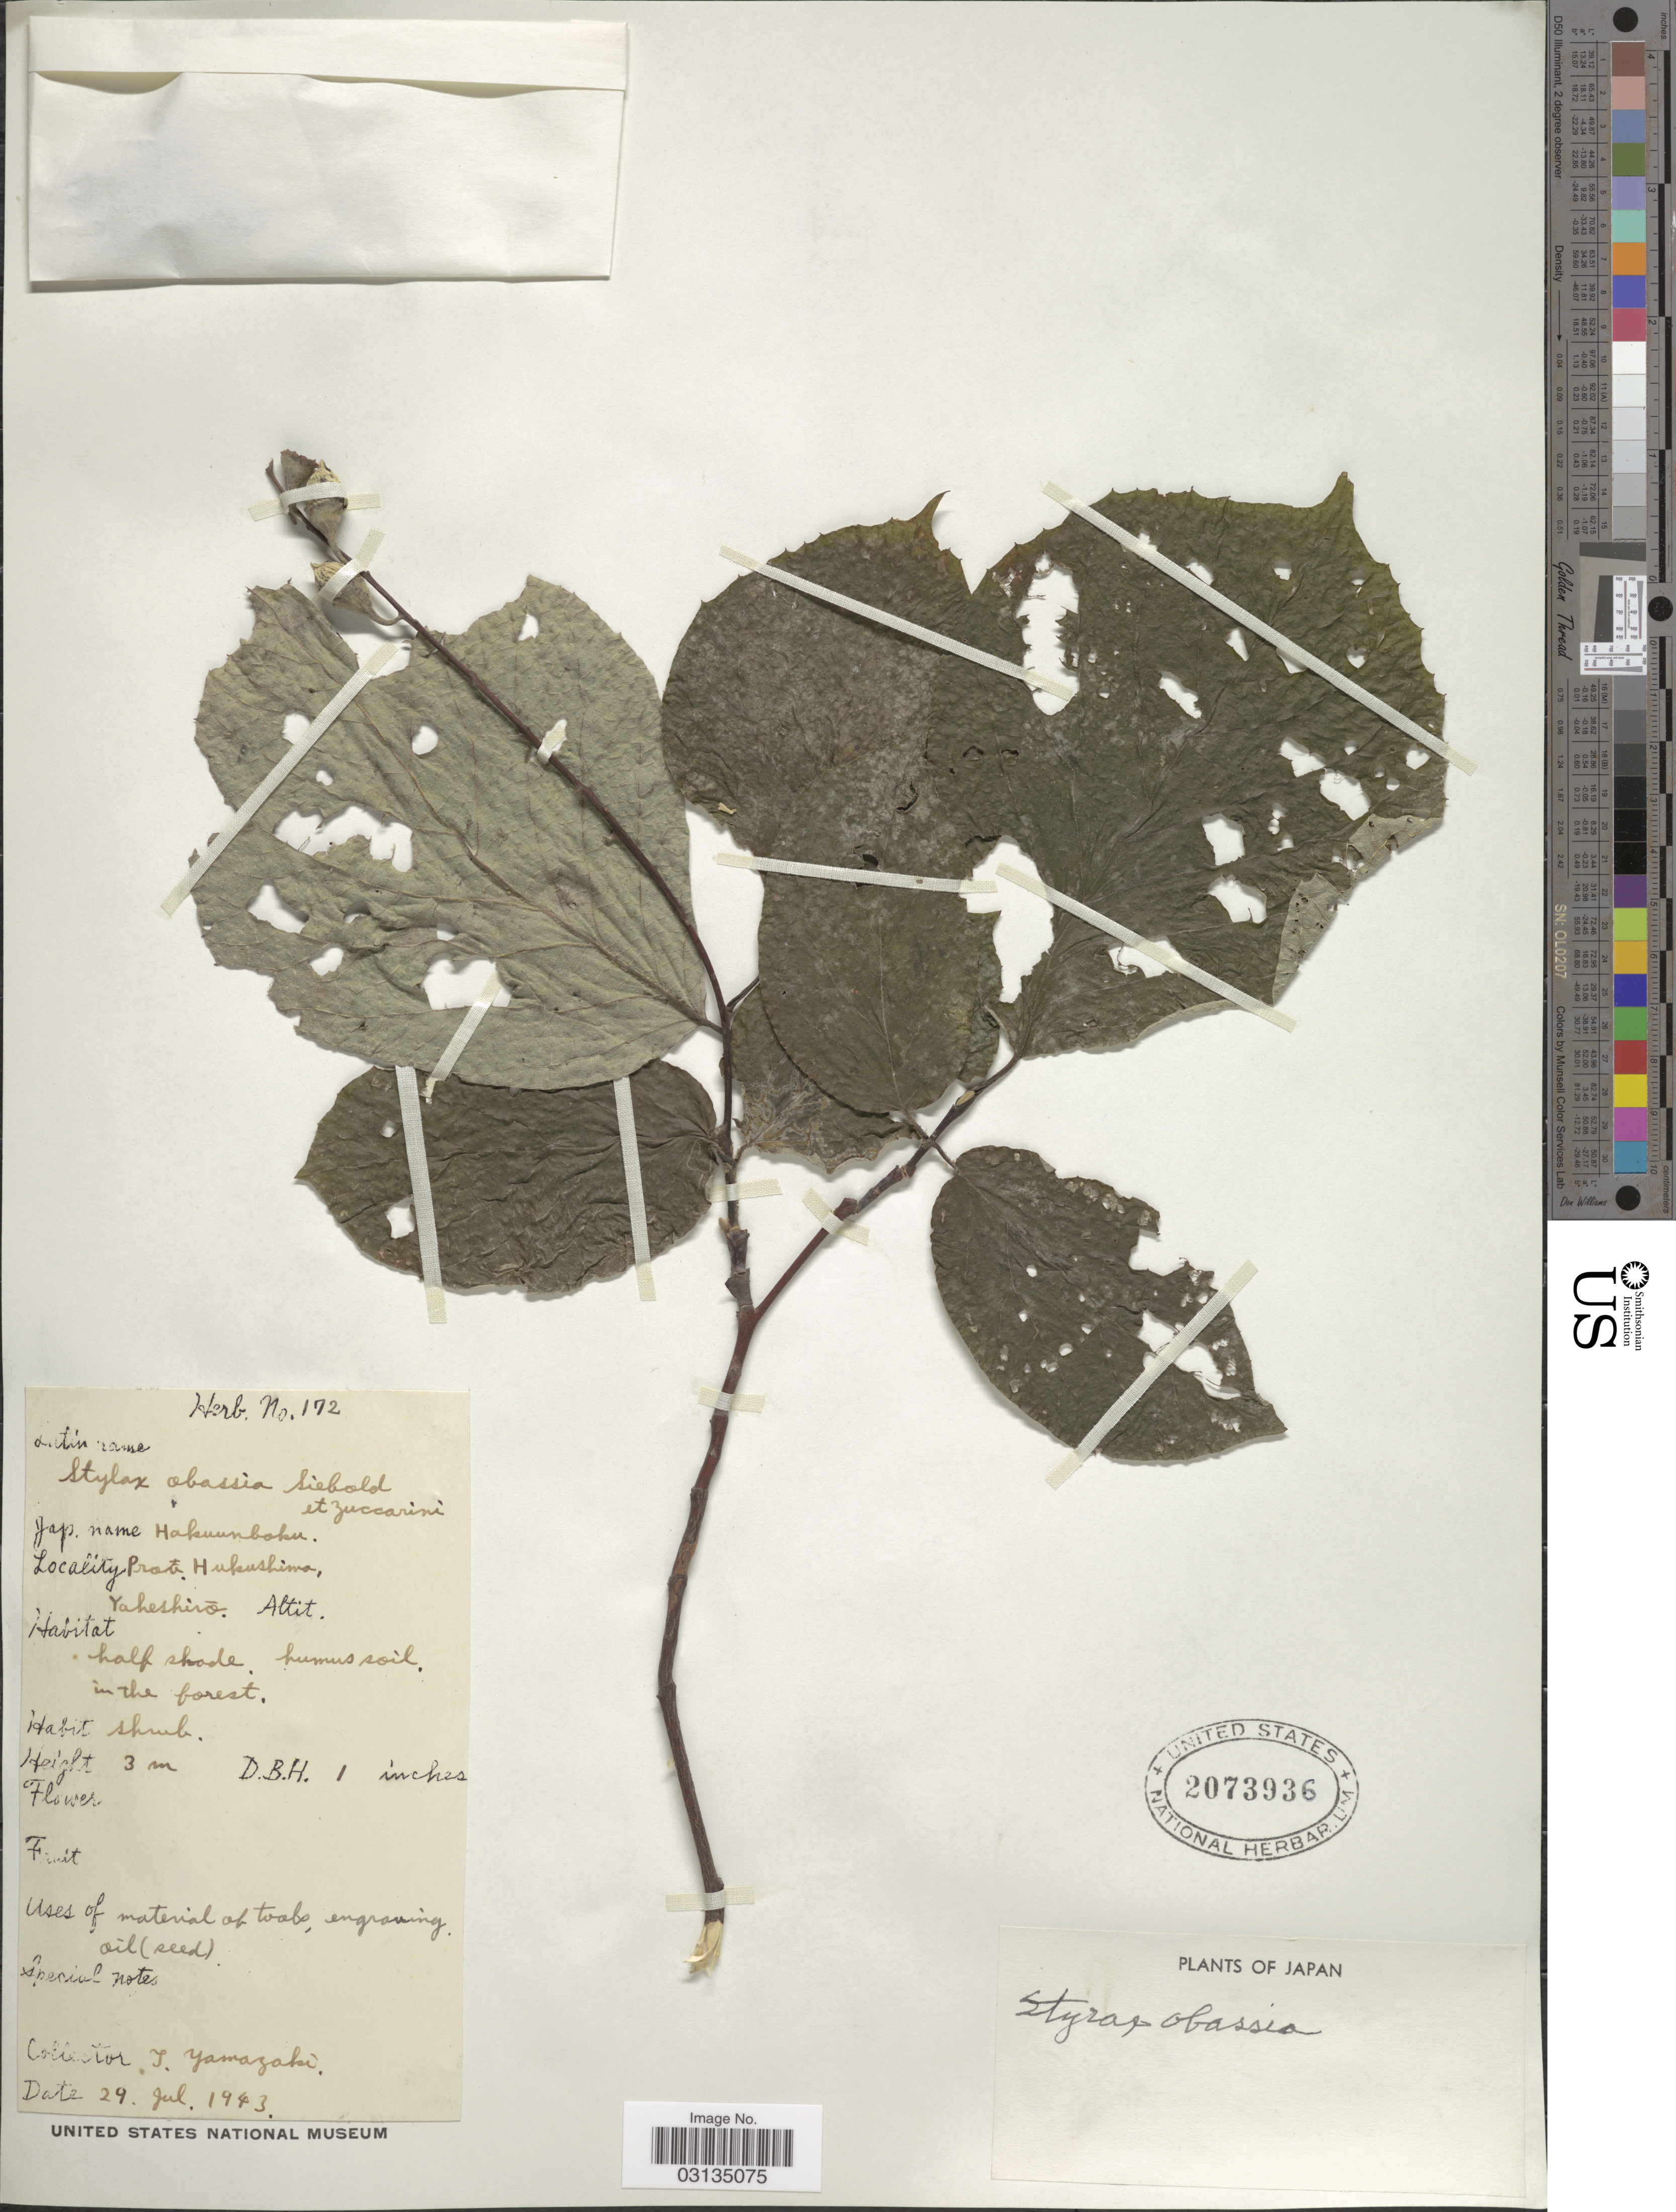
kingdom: Plantae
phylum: Tracheophyta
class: Magnoliopsida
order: Ericales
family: Styracaceae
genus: Styrax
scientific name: Styrax obassia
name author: Siebold & Zucc.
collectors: T. Yamazaki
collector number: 172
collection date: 1943-07-29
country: Japan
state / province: Hukusima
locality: Prov. Hukushima, Yaheshiro.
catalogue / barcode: US 2073936